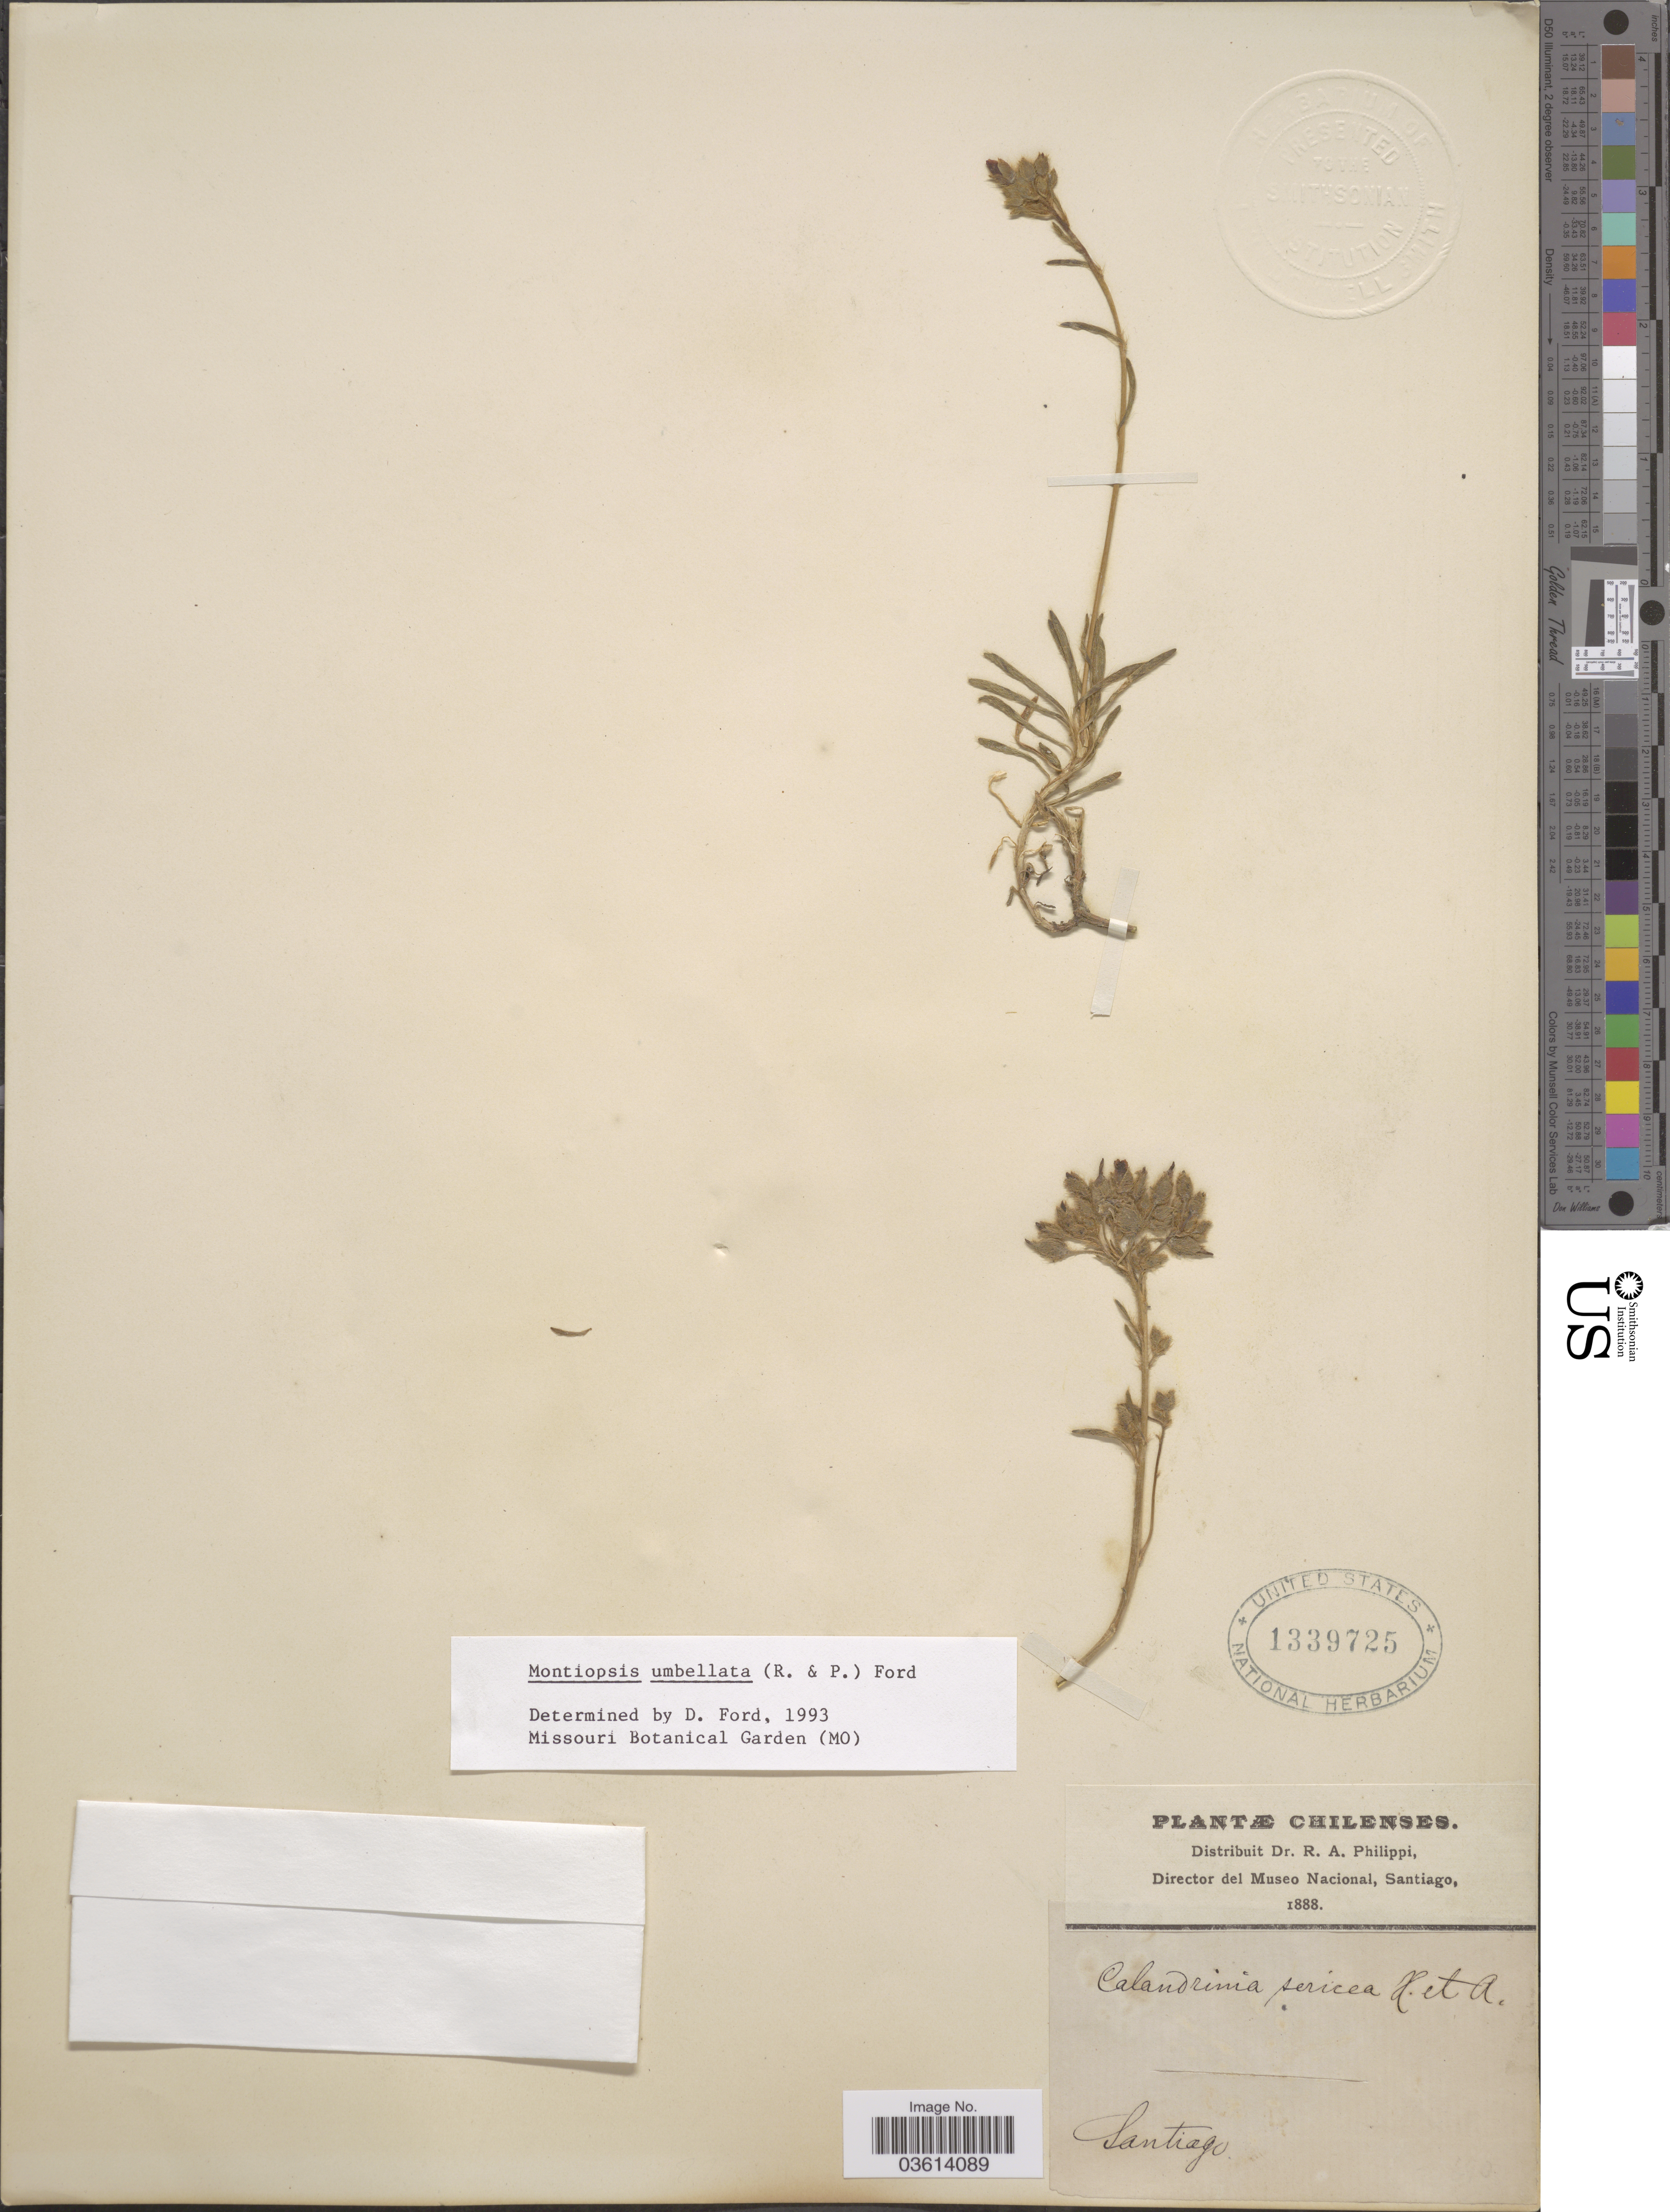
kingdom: Plantae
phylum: Tracheophyta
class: Magnoliopsida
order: Caryophyllales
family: Montiaceae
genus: Montiopsis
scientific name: Montiopsis umbellata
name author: (Ruiz & Pav.) D.I. Ford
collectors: ex. herb. R.A. Philippi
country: Chile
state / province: Región Metropolitana (RM)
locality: Santiago.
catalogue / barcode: US 1339725